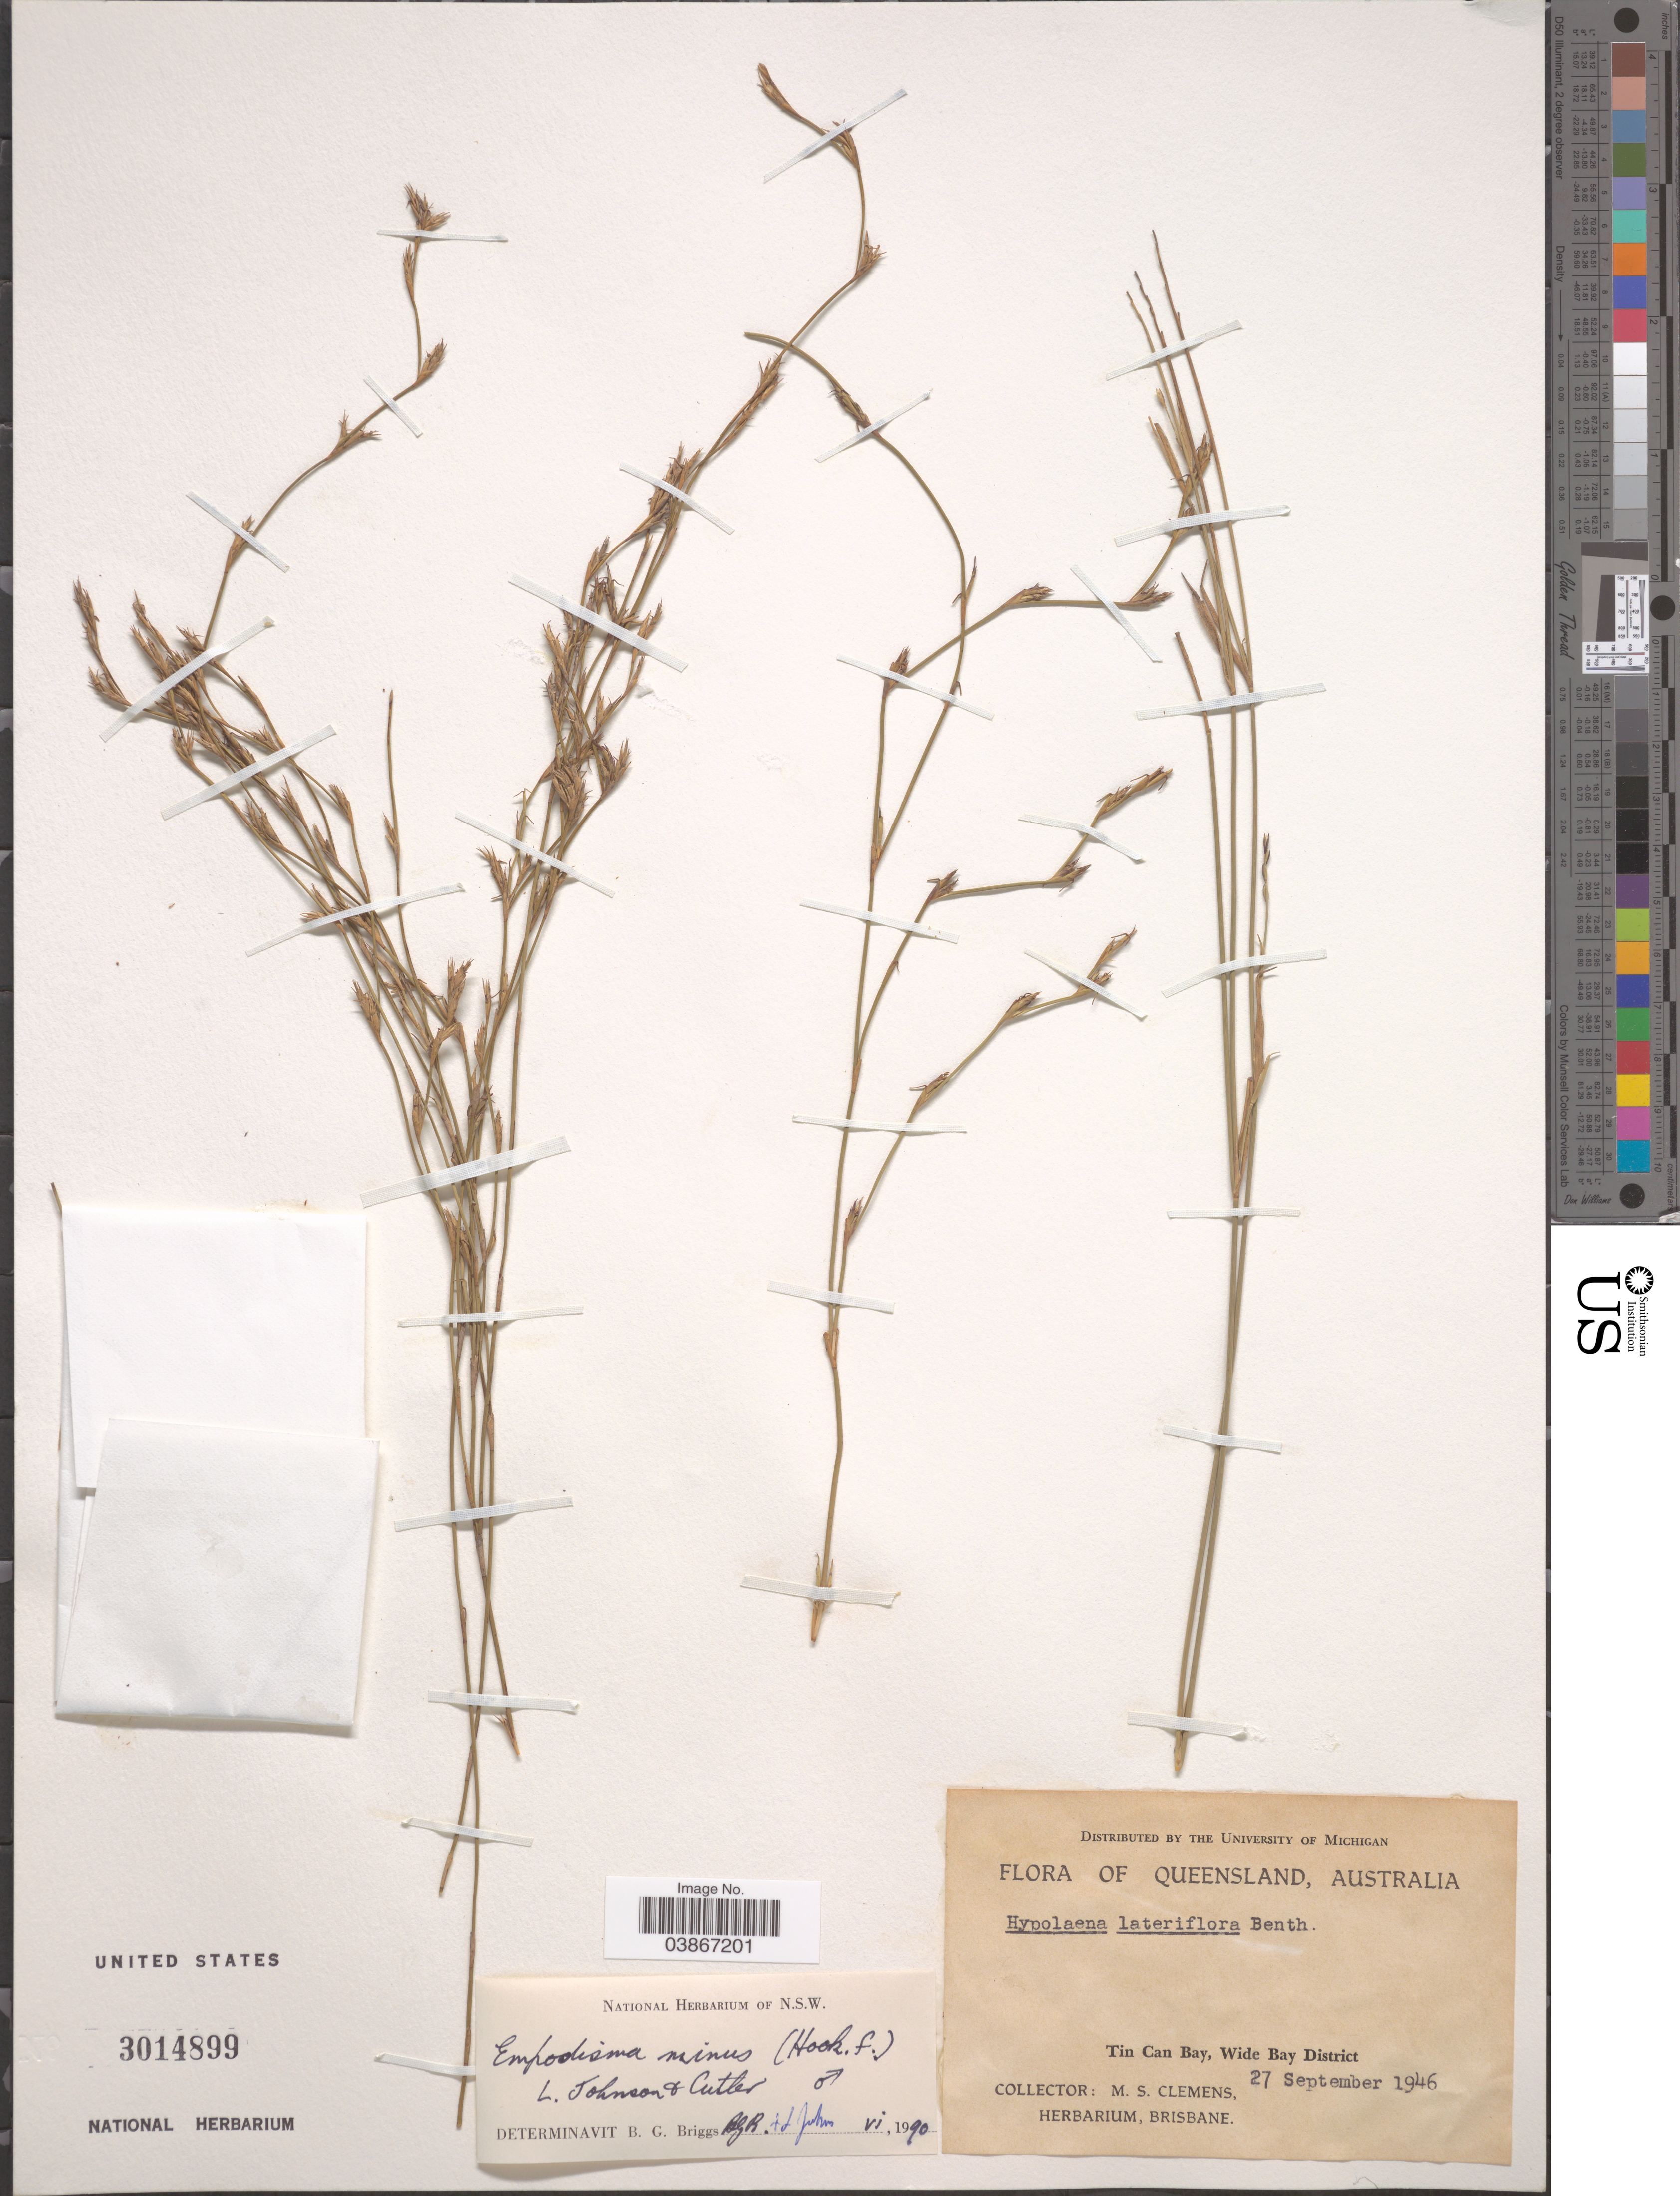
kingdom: Plantae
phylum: Tracheophyta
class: Liliopsida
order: Poales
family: Restionaceae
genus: Empodisma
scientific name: Empodisma minus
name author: (Hook. f.) L.A.S. Johnson & D.F. Cutler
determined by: Briggs, Barbara G.; Johnson, L.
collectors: M. S. Clemens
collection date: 1946-09-27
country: Australia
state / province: Queensland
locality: Tin Can Bay, Wide Bay District.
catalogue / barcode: US 3014899